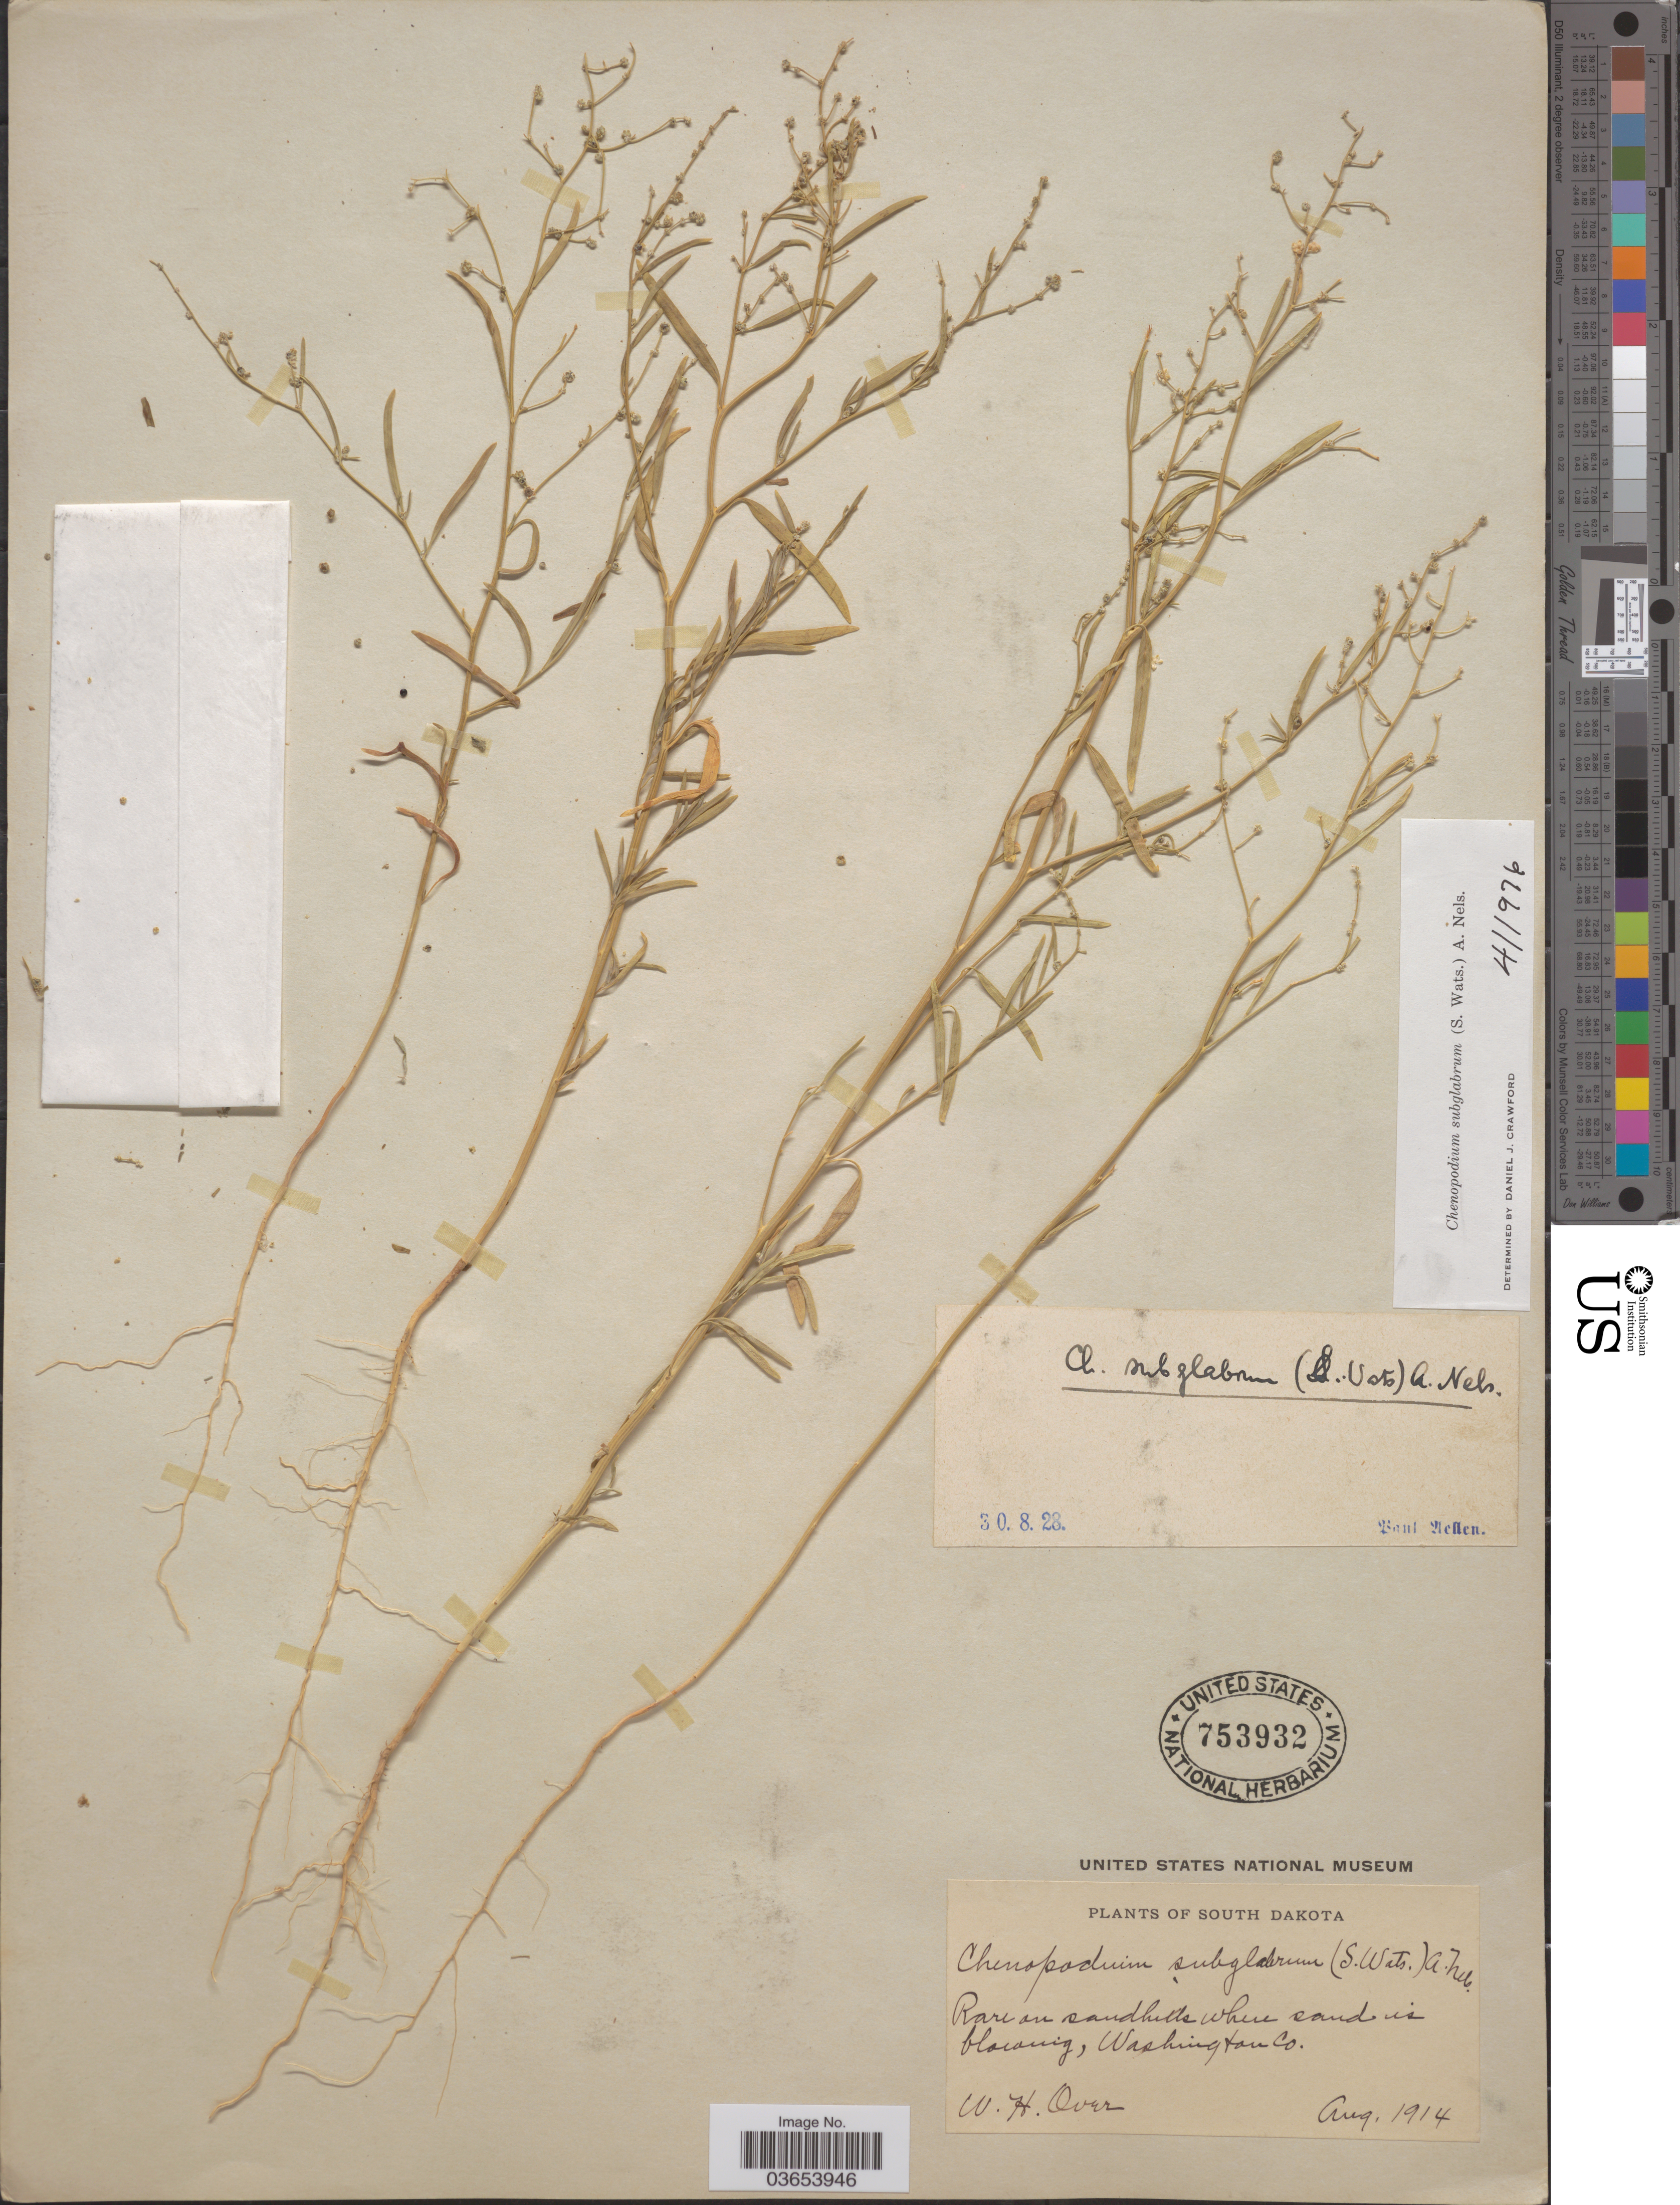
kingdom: Plantae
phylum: Tracheophyta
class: Magnoliopsida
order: Caryophyllales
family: Amaranthaceae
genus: Chenopodium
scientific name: Chenopodium subglabrum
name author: (S. Watson) A. Nelson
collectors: W. Over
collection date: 1914-08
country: United States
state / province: South Dakota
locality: Washington Co.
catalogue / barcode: US 753932